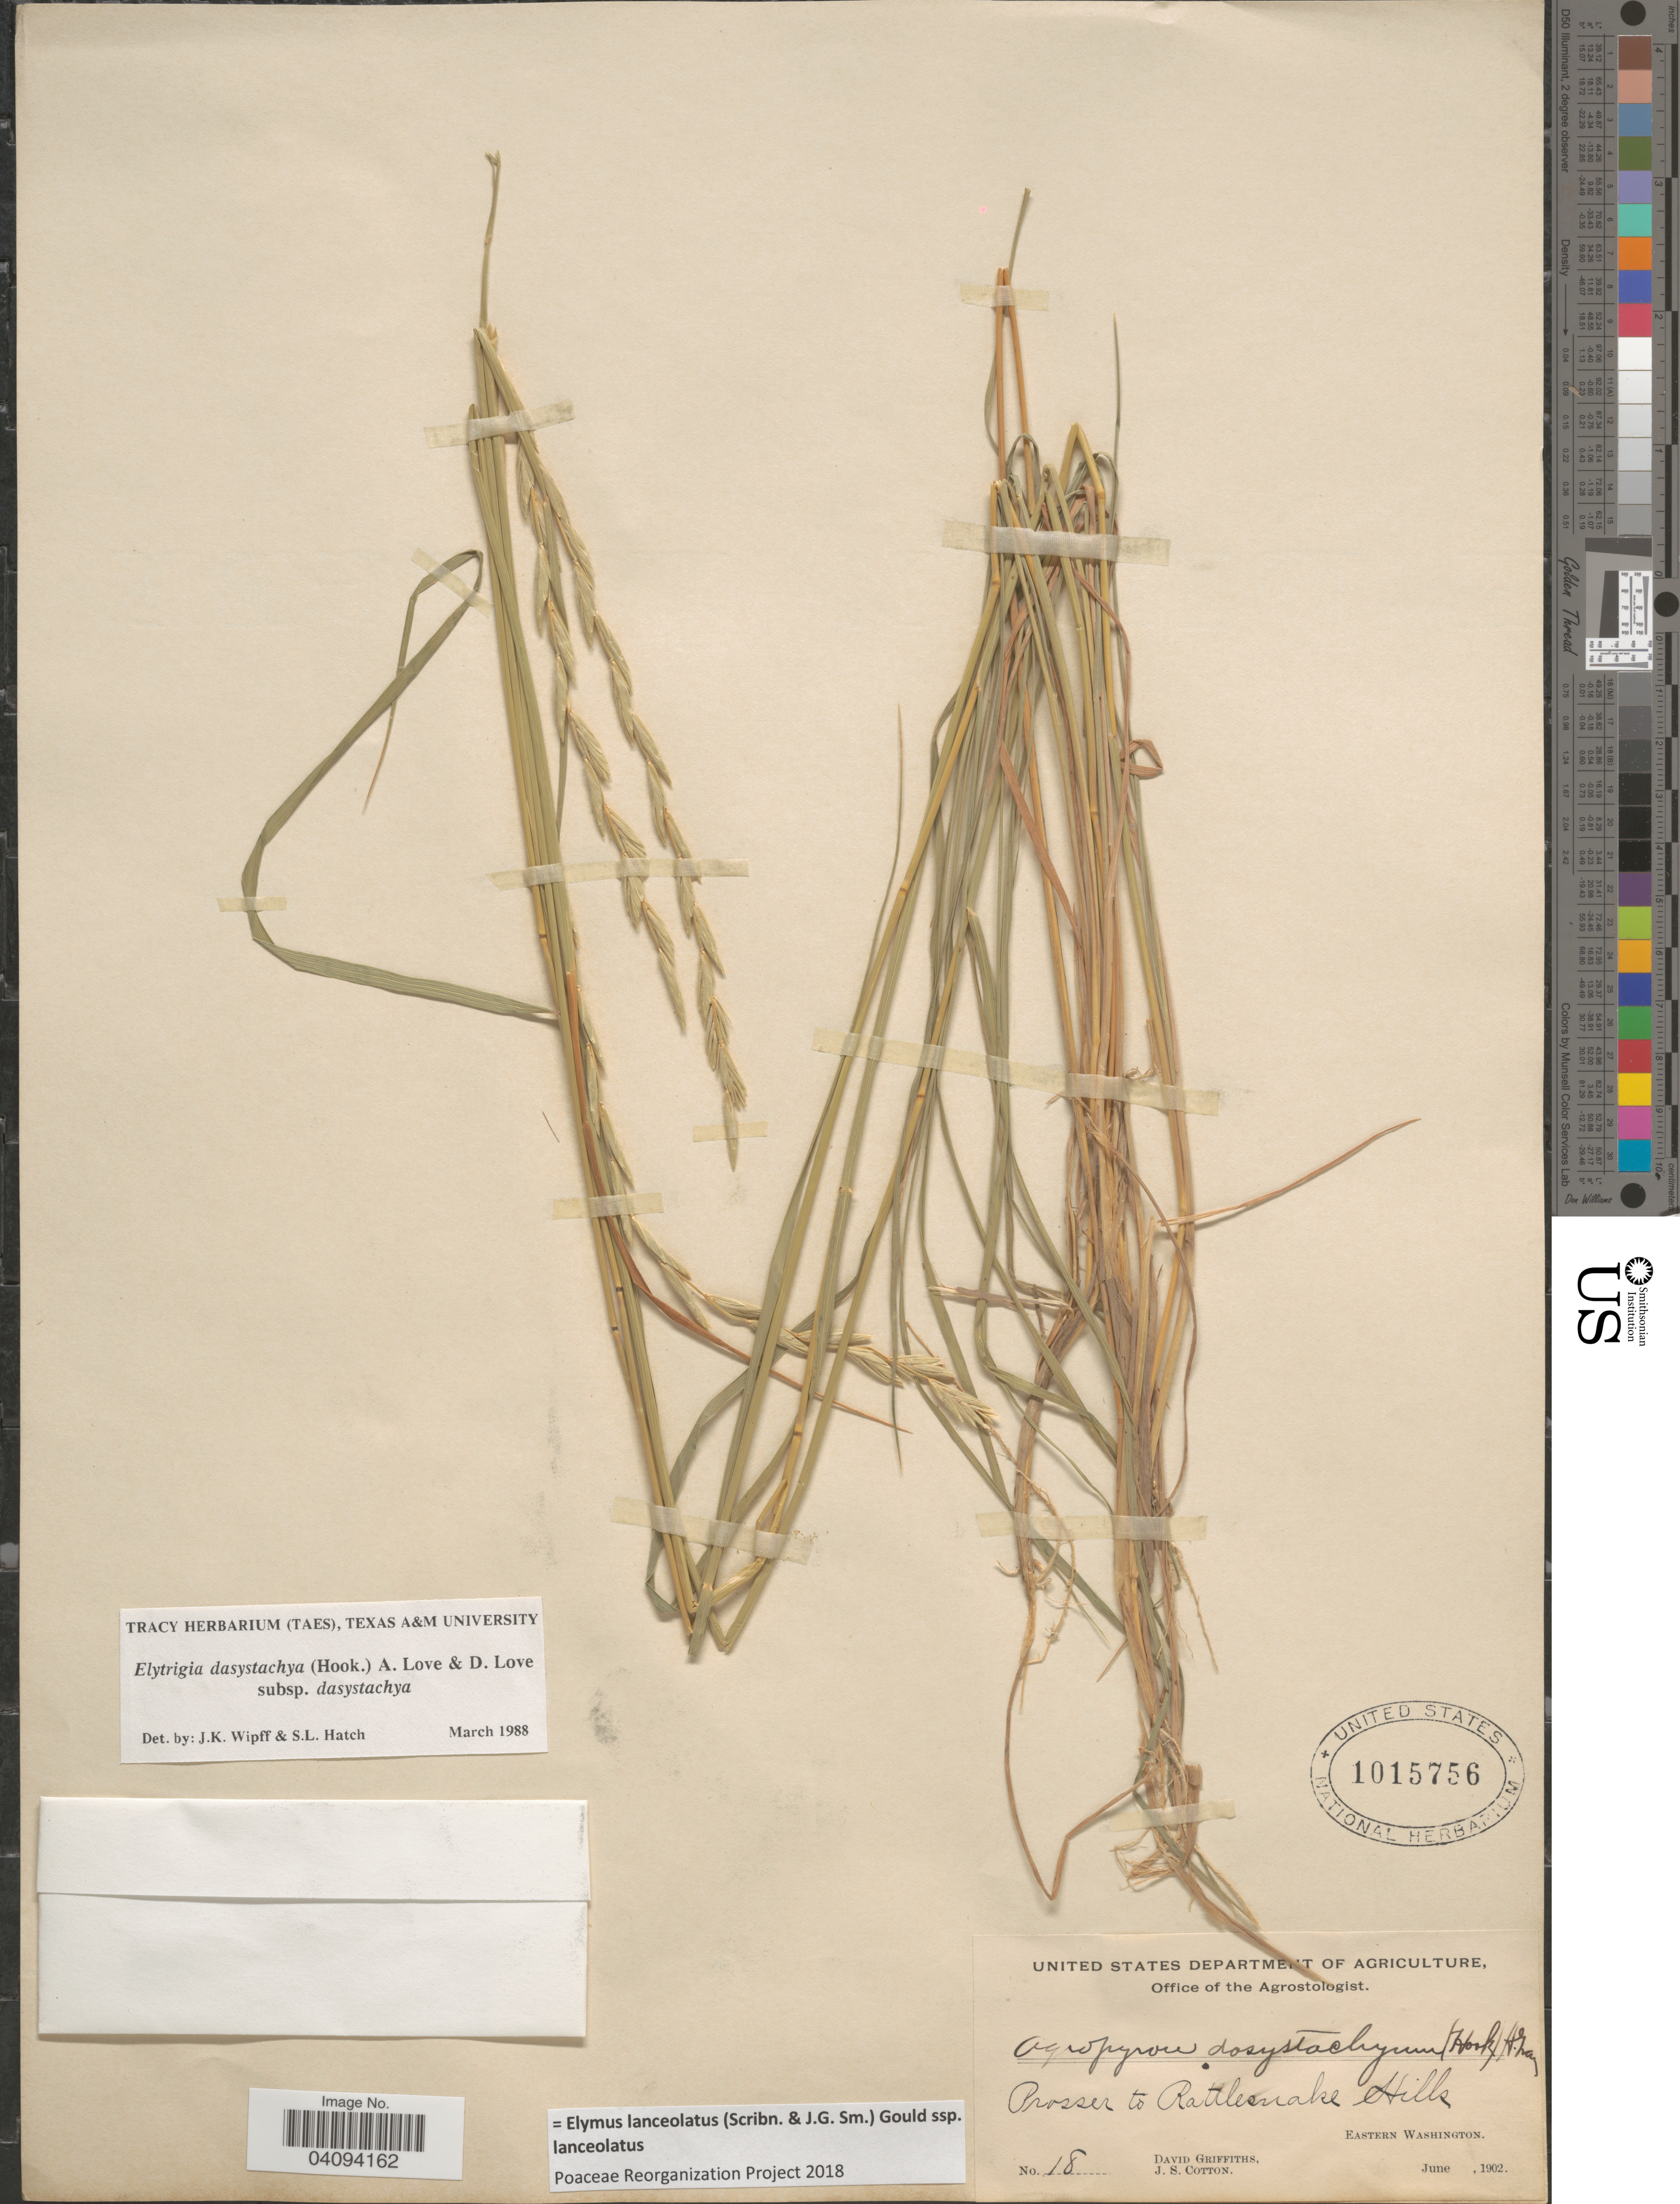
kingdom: Plantae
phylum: Tracheophyta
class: Liliopsida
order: Poales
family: Poaceae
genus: Elymus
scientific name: Elymus lanceolatus subsp. lanceolatus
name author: (Scribn. & J.G. Sm.) Gould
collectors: D. Griffiths & J. S. Cotton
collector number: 18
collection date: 1902-06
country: United States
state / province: Washington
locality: Prosser to Rattlesnake Hills. Eastern Washington.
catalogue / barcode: US 1015756